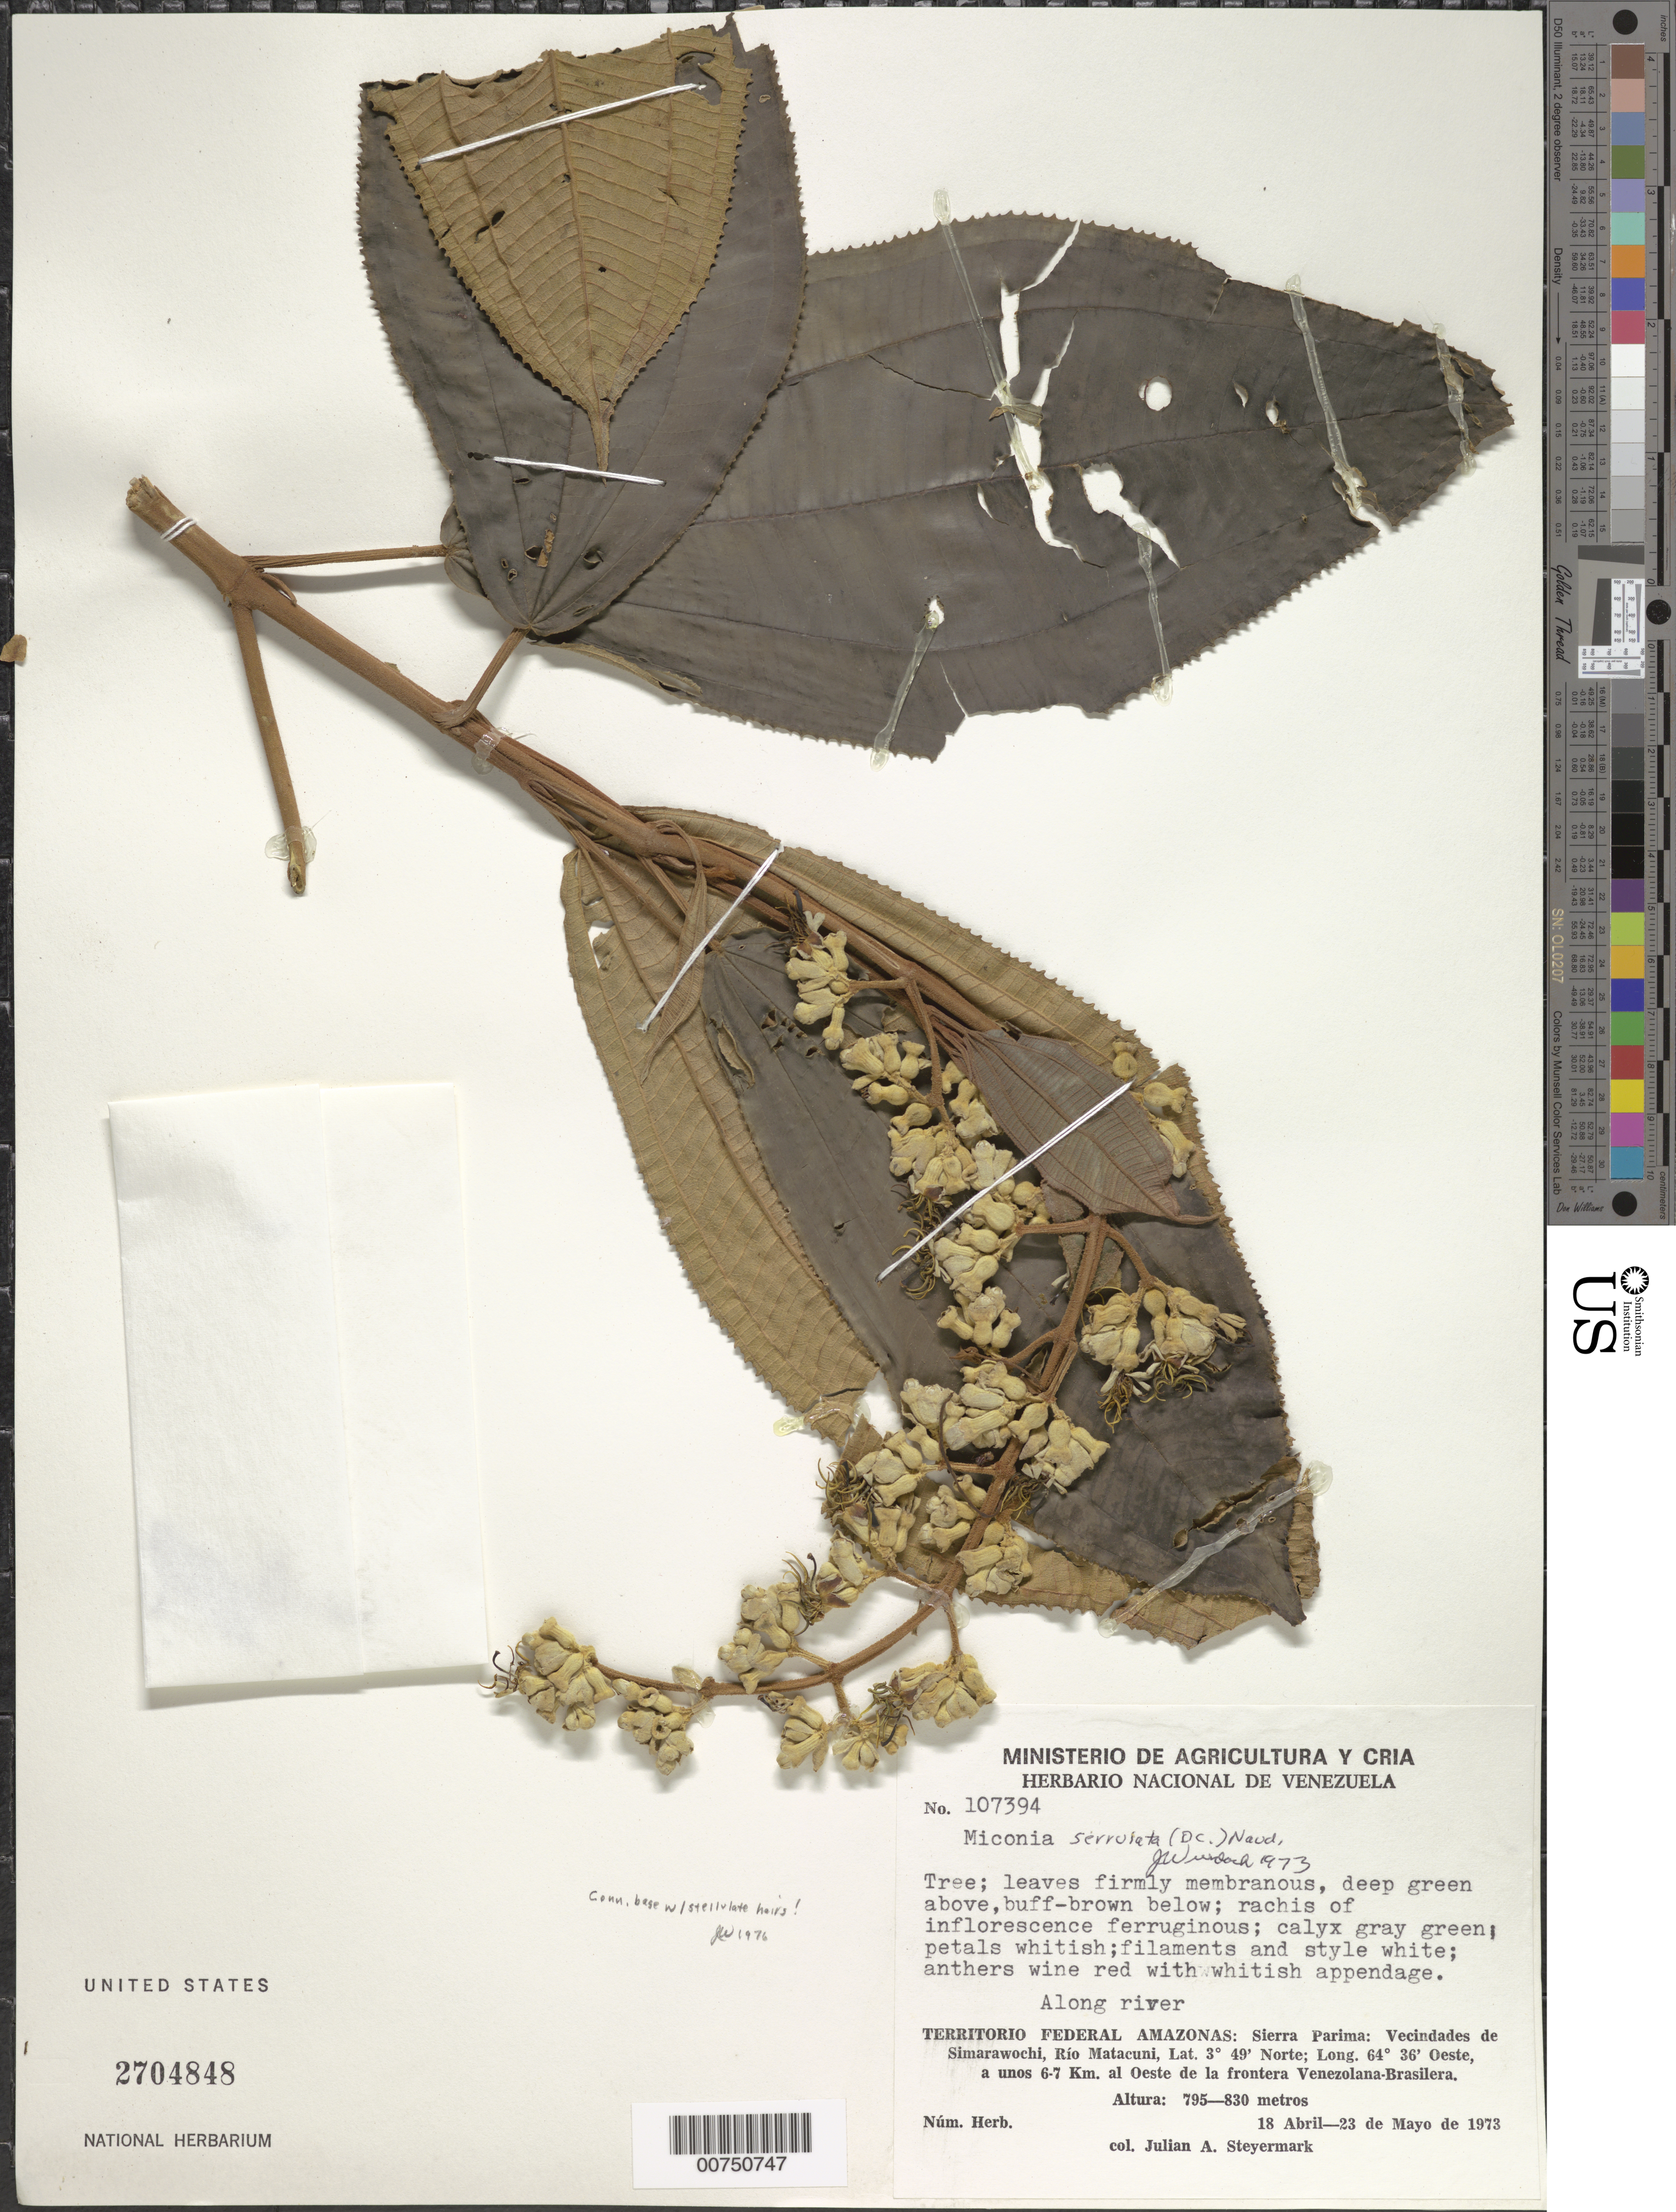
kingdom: Plantae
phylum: Tracheophyta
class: Magnoliopsida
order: Myrtales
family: Melastomataceae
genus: Miconia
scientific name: Miconia serrulata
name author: (DC.) Naudin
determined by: Wurdack, John J., (US), US (UNITED STATES)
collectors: J. Steyermark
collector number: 107394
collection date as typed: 18-Apr-73 to 23-May-73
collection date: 1973-04-18/1973-05-23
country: Venezuela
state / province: Amazonas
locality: Sierra Parima; vec de Simarawochi, Río Matacuni, a unos 6-7 km al oeste de la frontera Venezolana-Brasilera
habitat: Along river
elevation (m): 795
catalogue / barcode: US 2704848